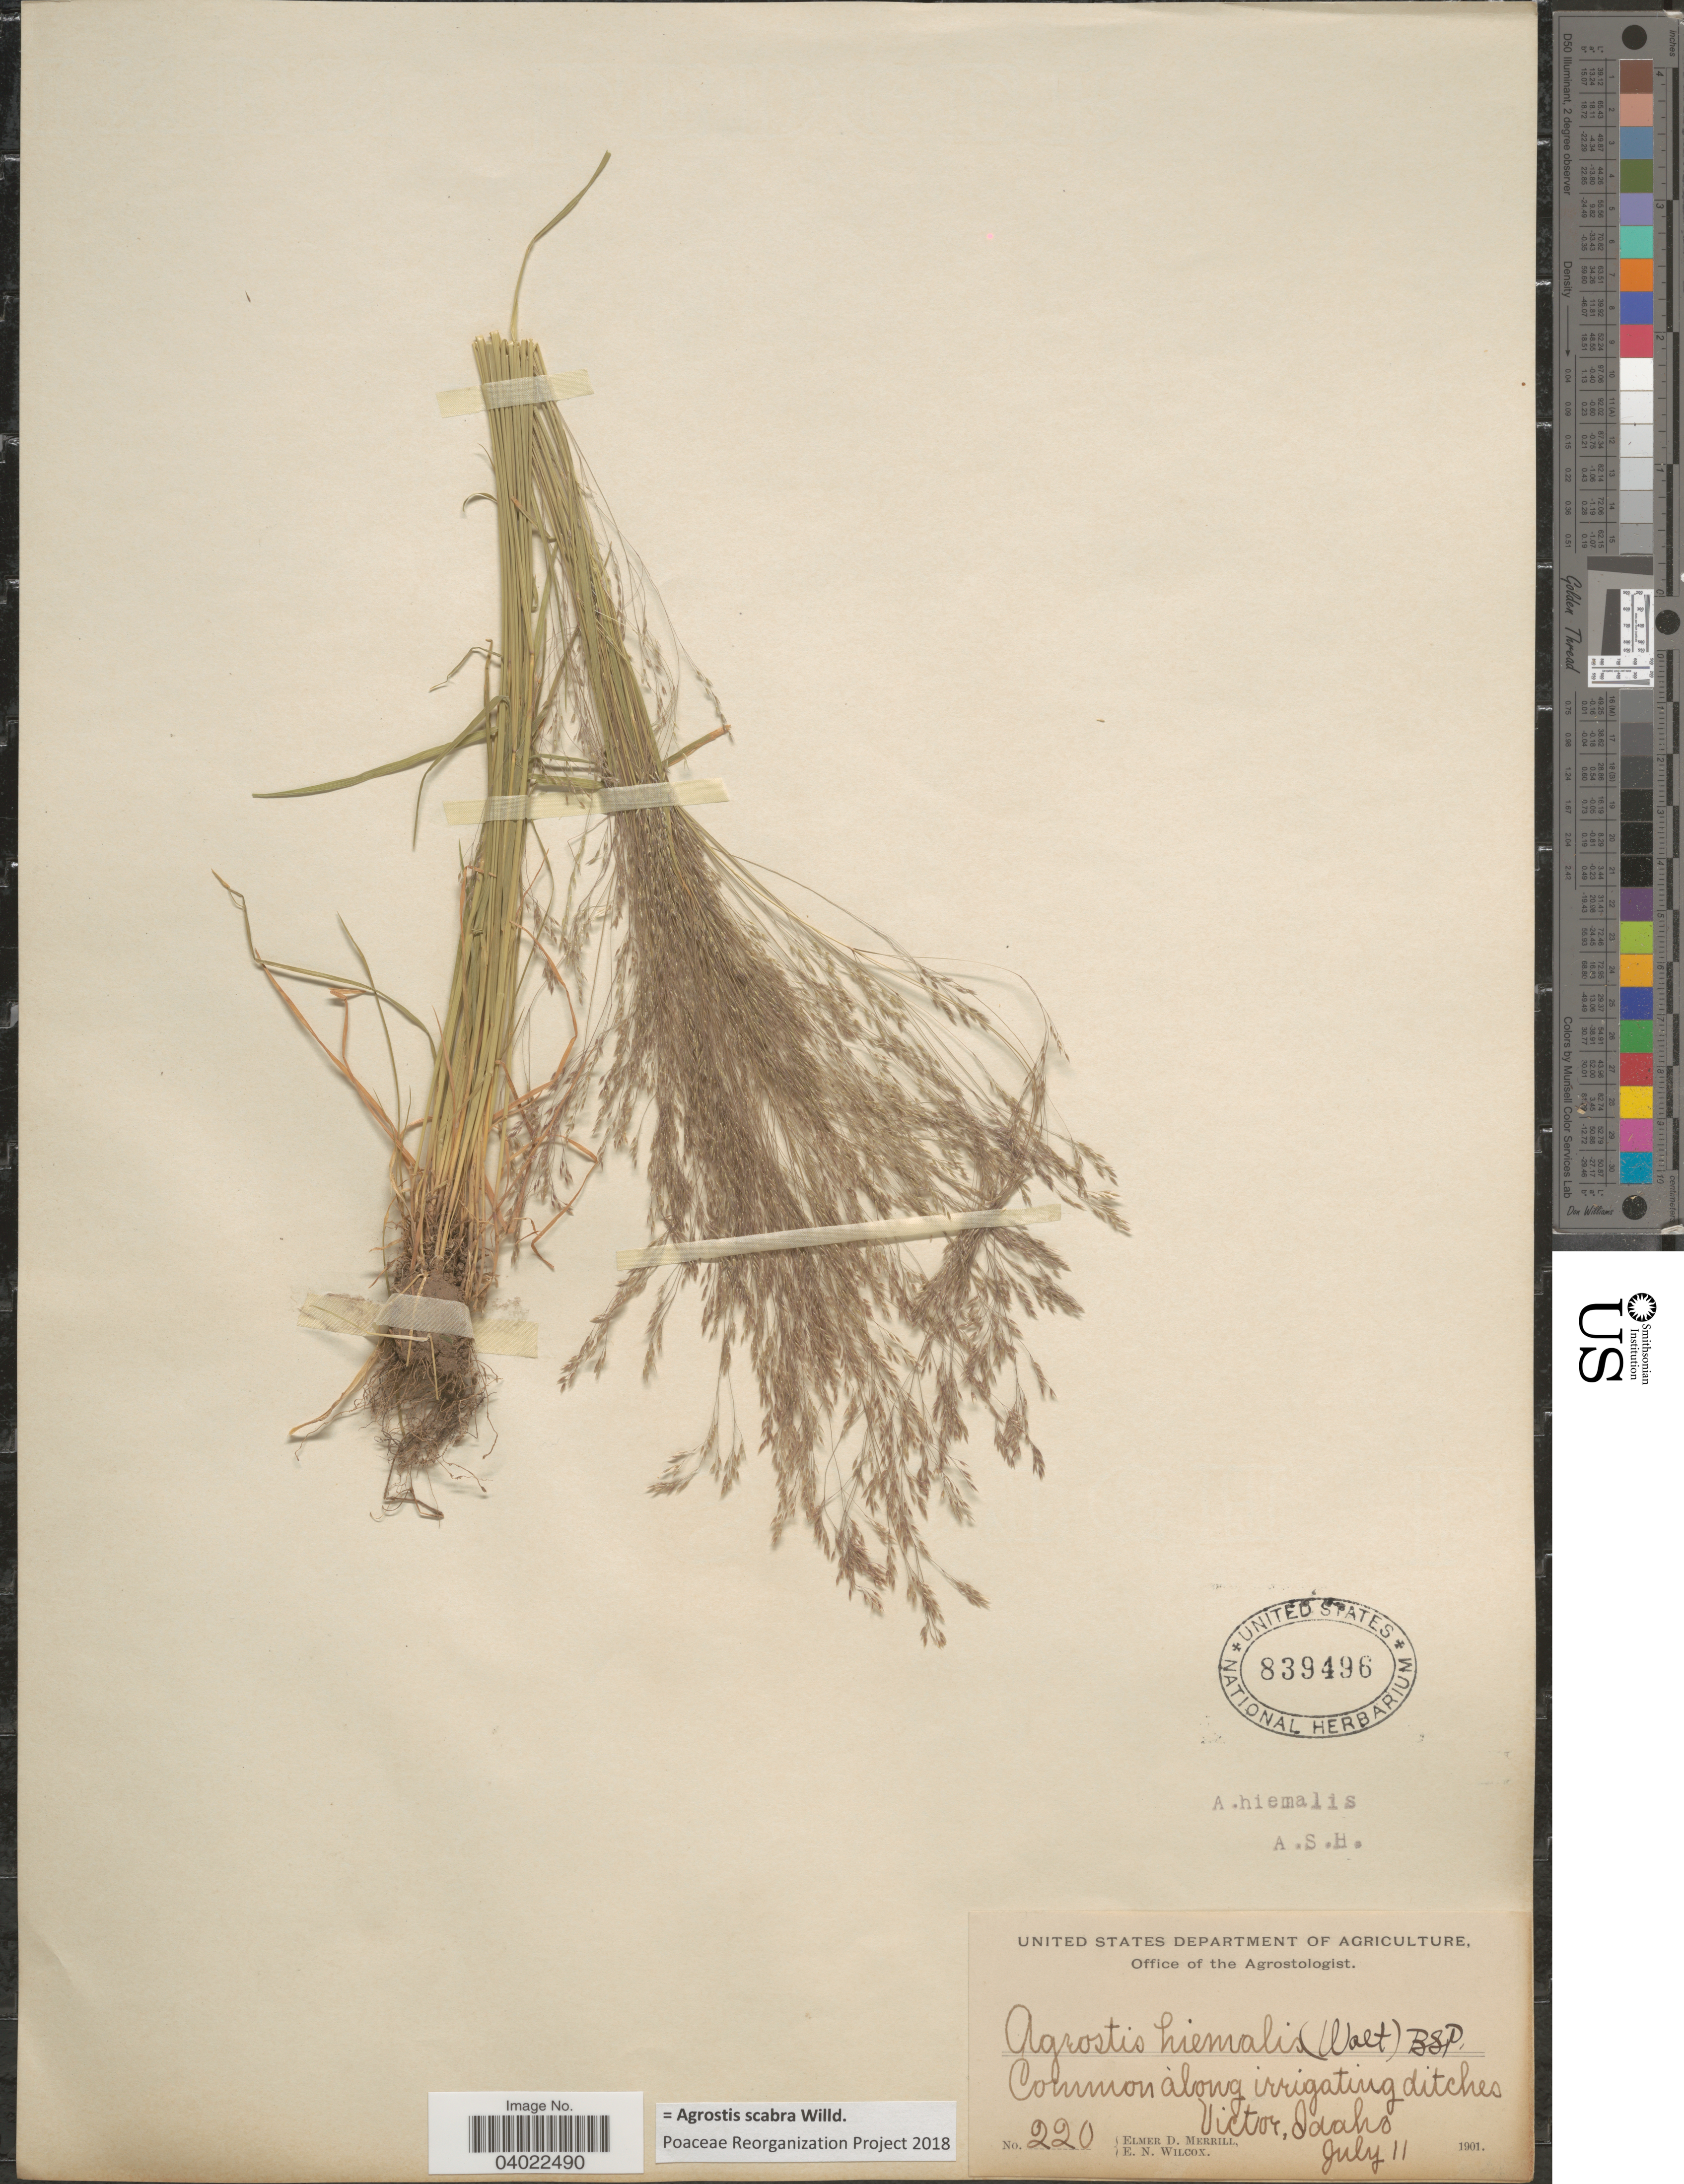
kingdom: Plantae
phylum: Tracheophyta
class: Liliopsida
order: Poales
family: Poaceae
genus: Agrostis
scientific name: Agrostis scabra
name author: Willd.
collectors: E. D. Merrill & E. Wilcox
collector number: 220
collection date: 1901-07-11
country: United States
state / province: Idaho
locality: Victor.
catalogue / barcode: US 839496